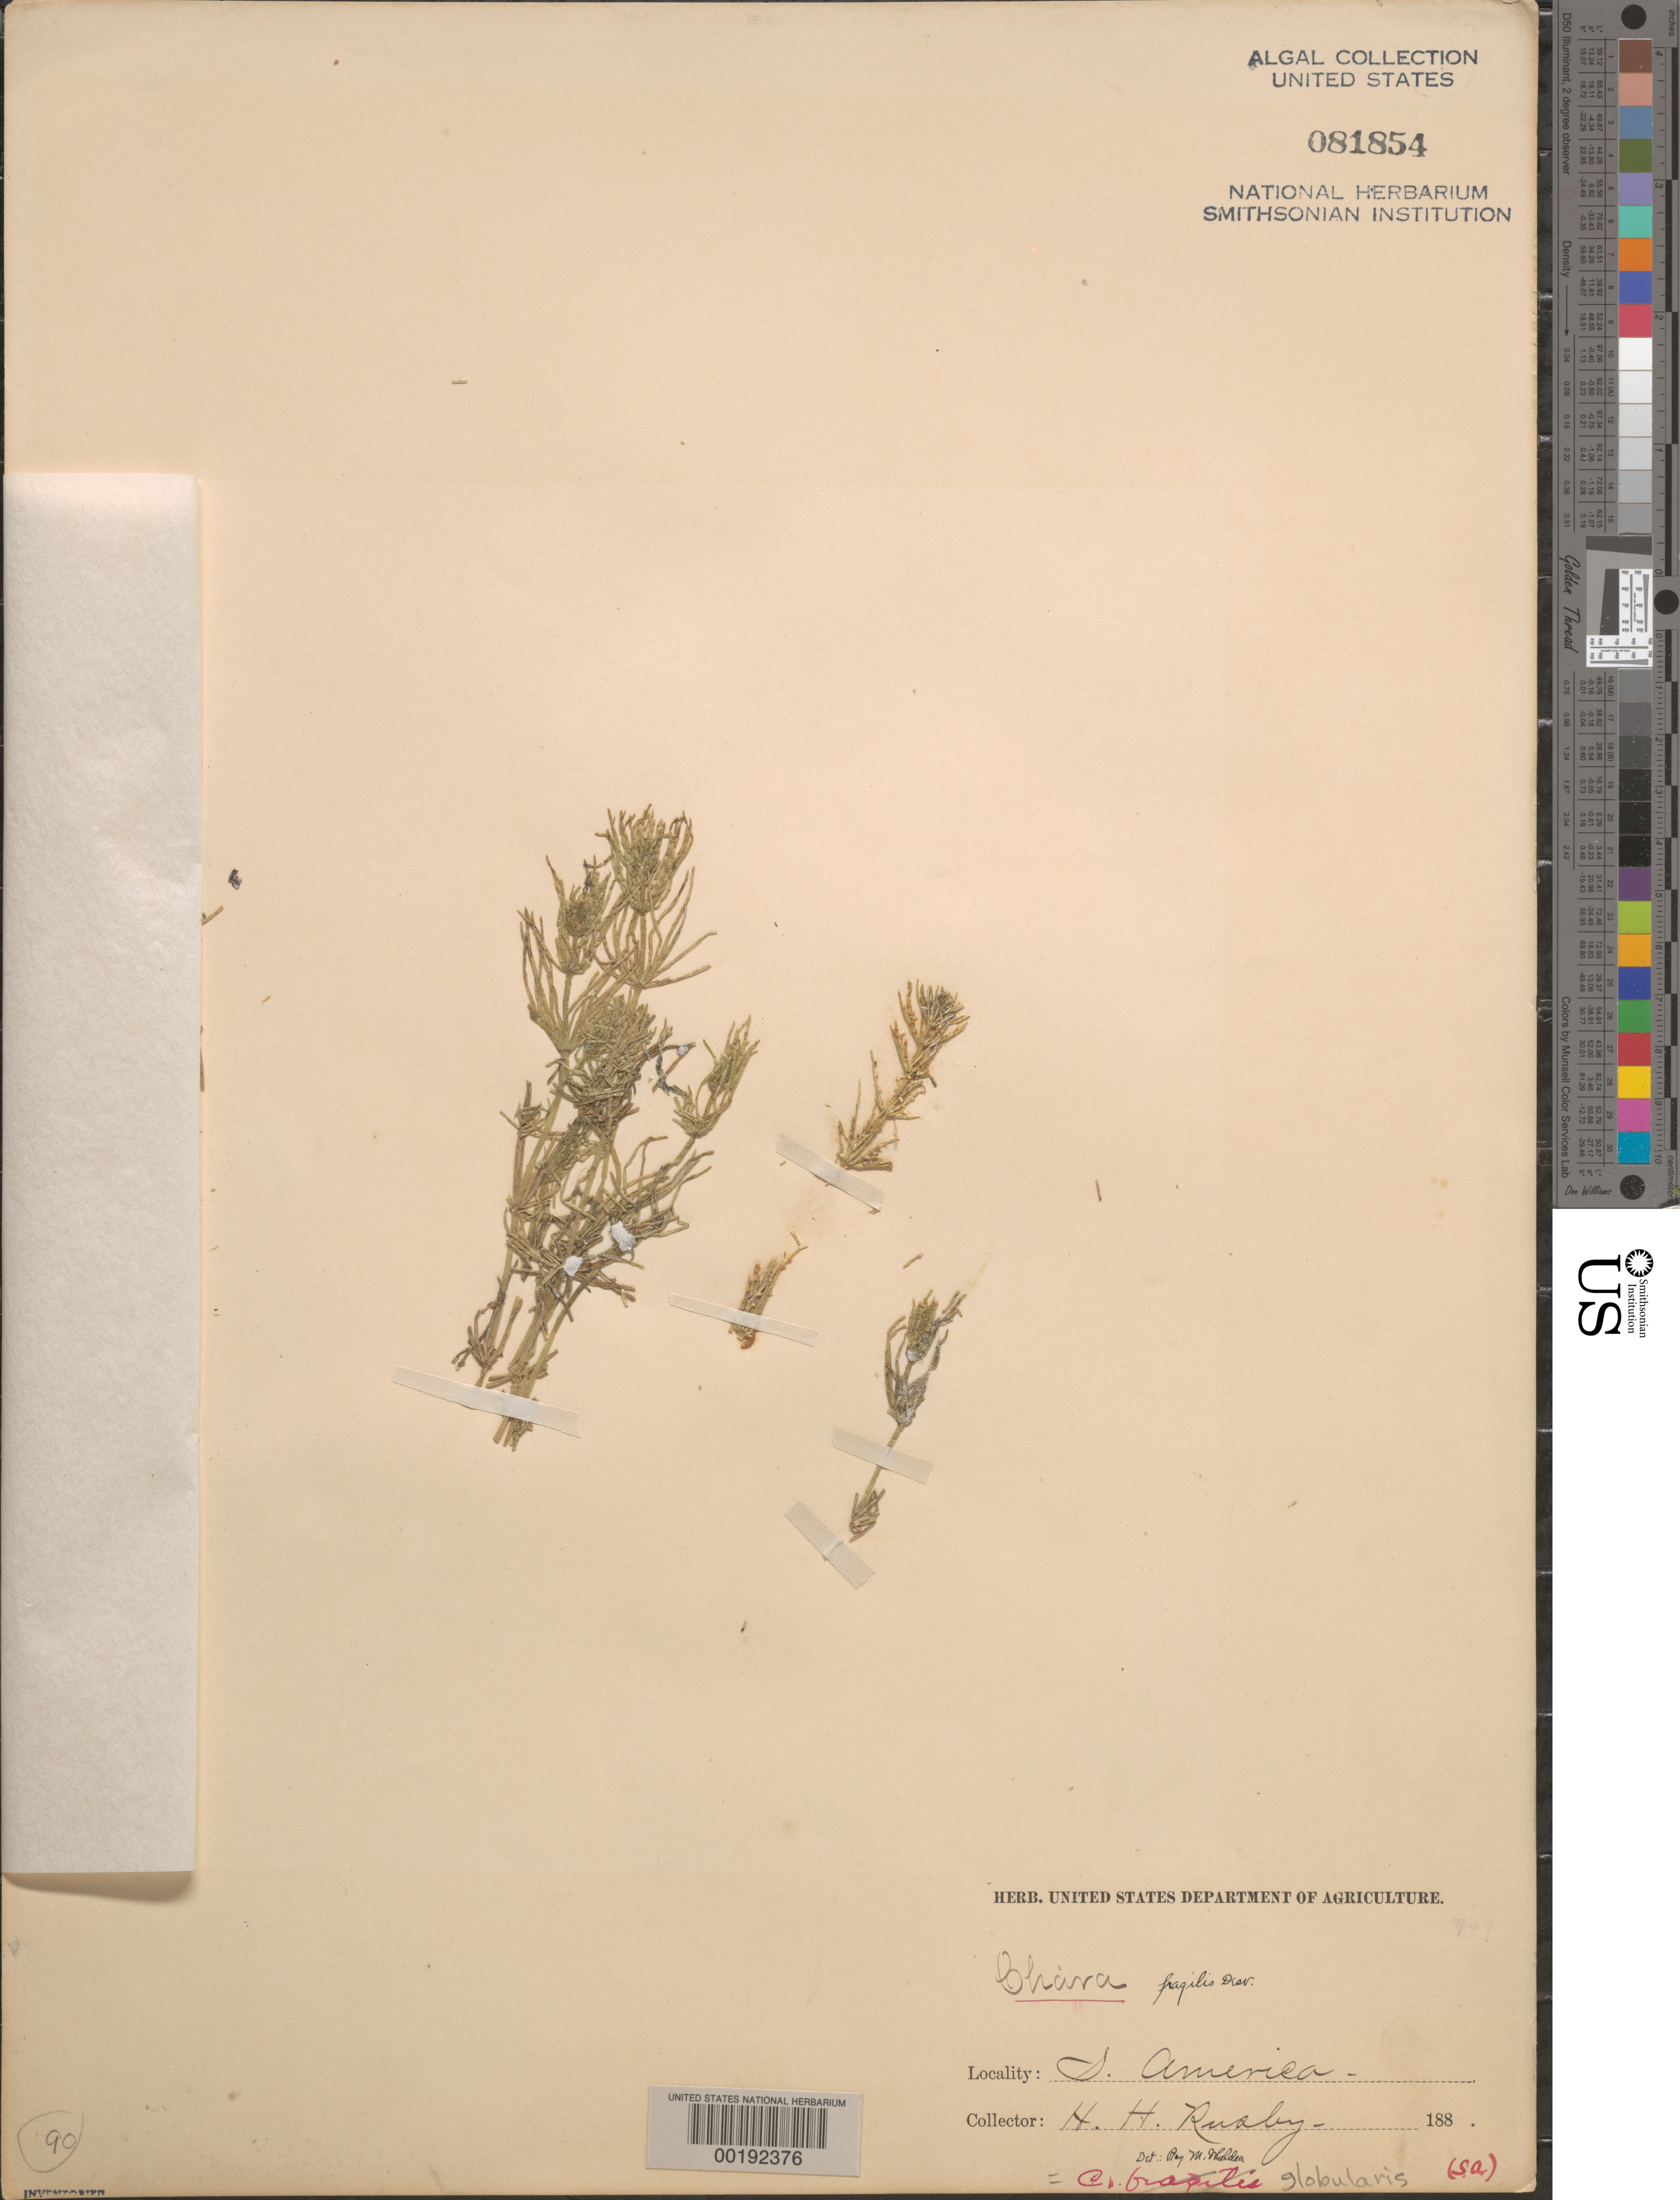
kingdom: Plantae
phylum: Charophyta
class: Charophyceae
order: Charales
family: Characeae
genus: Chara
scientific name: Chara globularis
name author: Thuiller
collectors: H. H. Rusby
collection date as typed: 1880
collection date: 1880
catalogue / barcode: US 81854